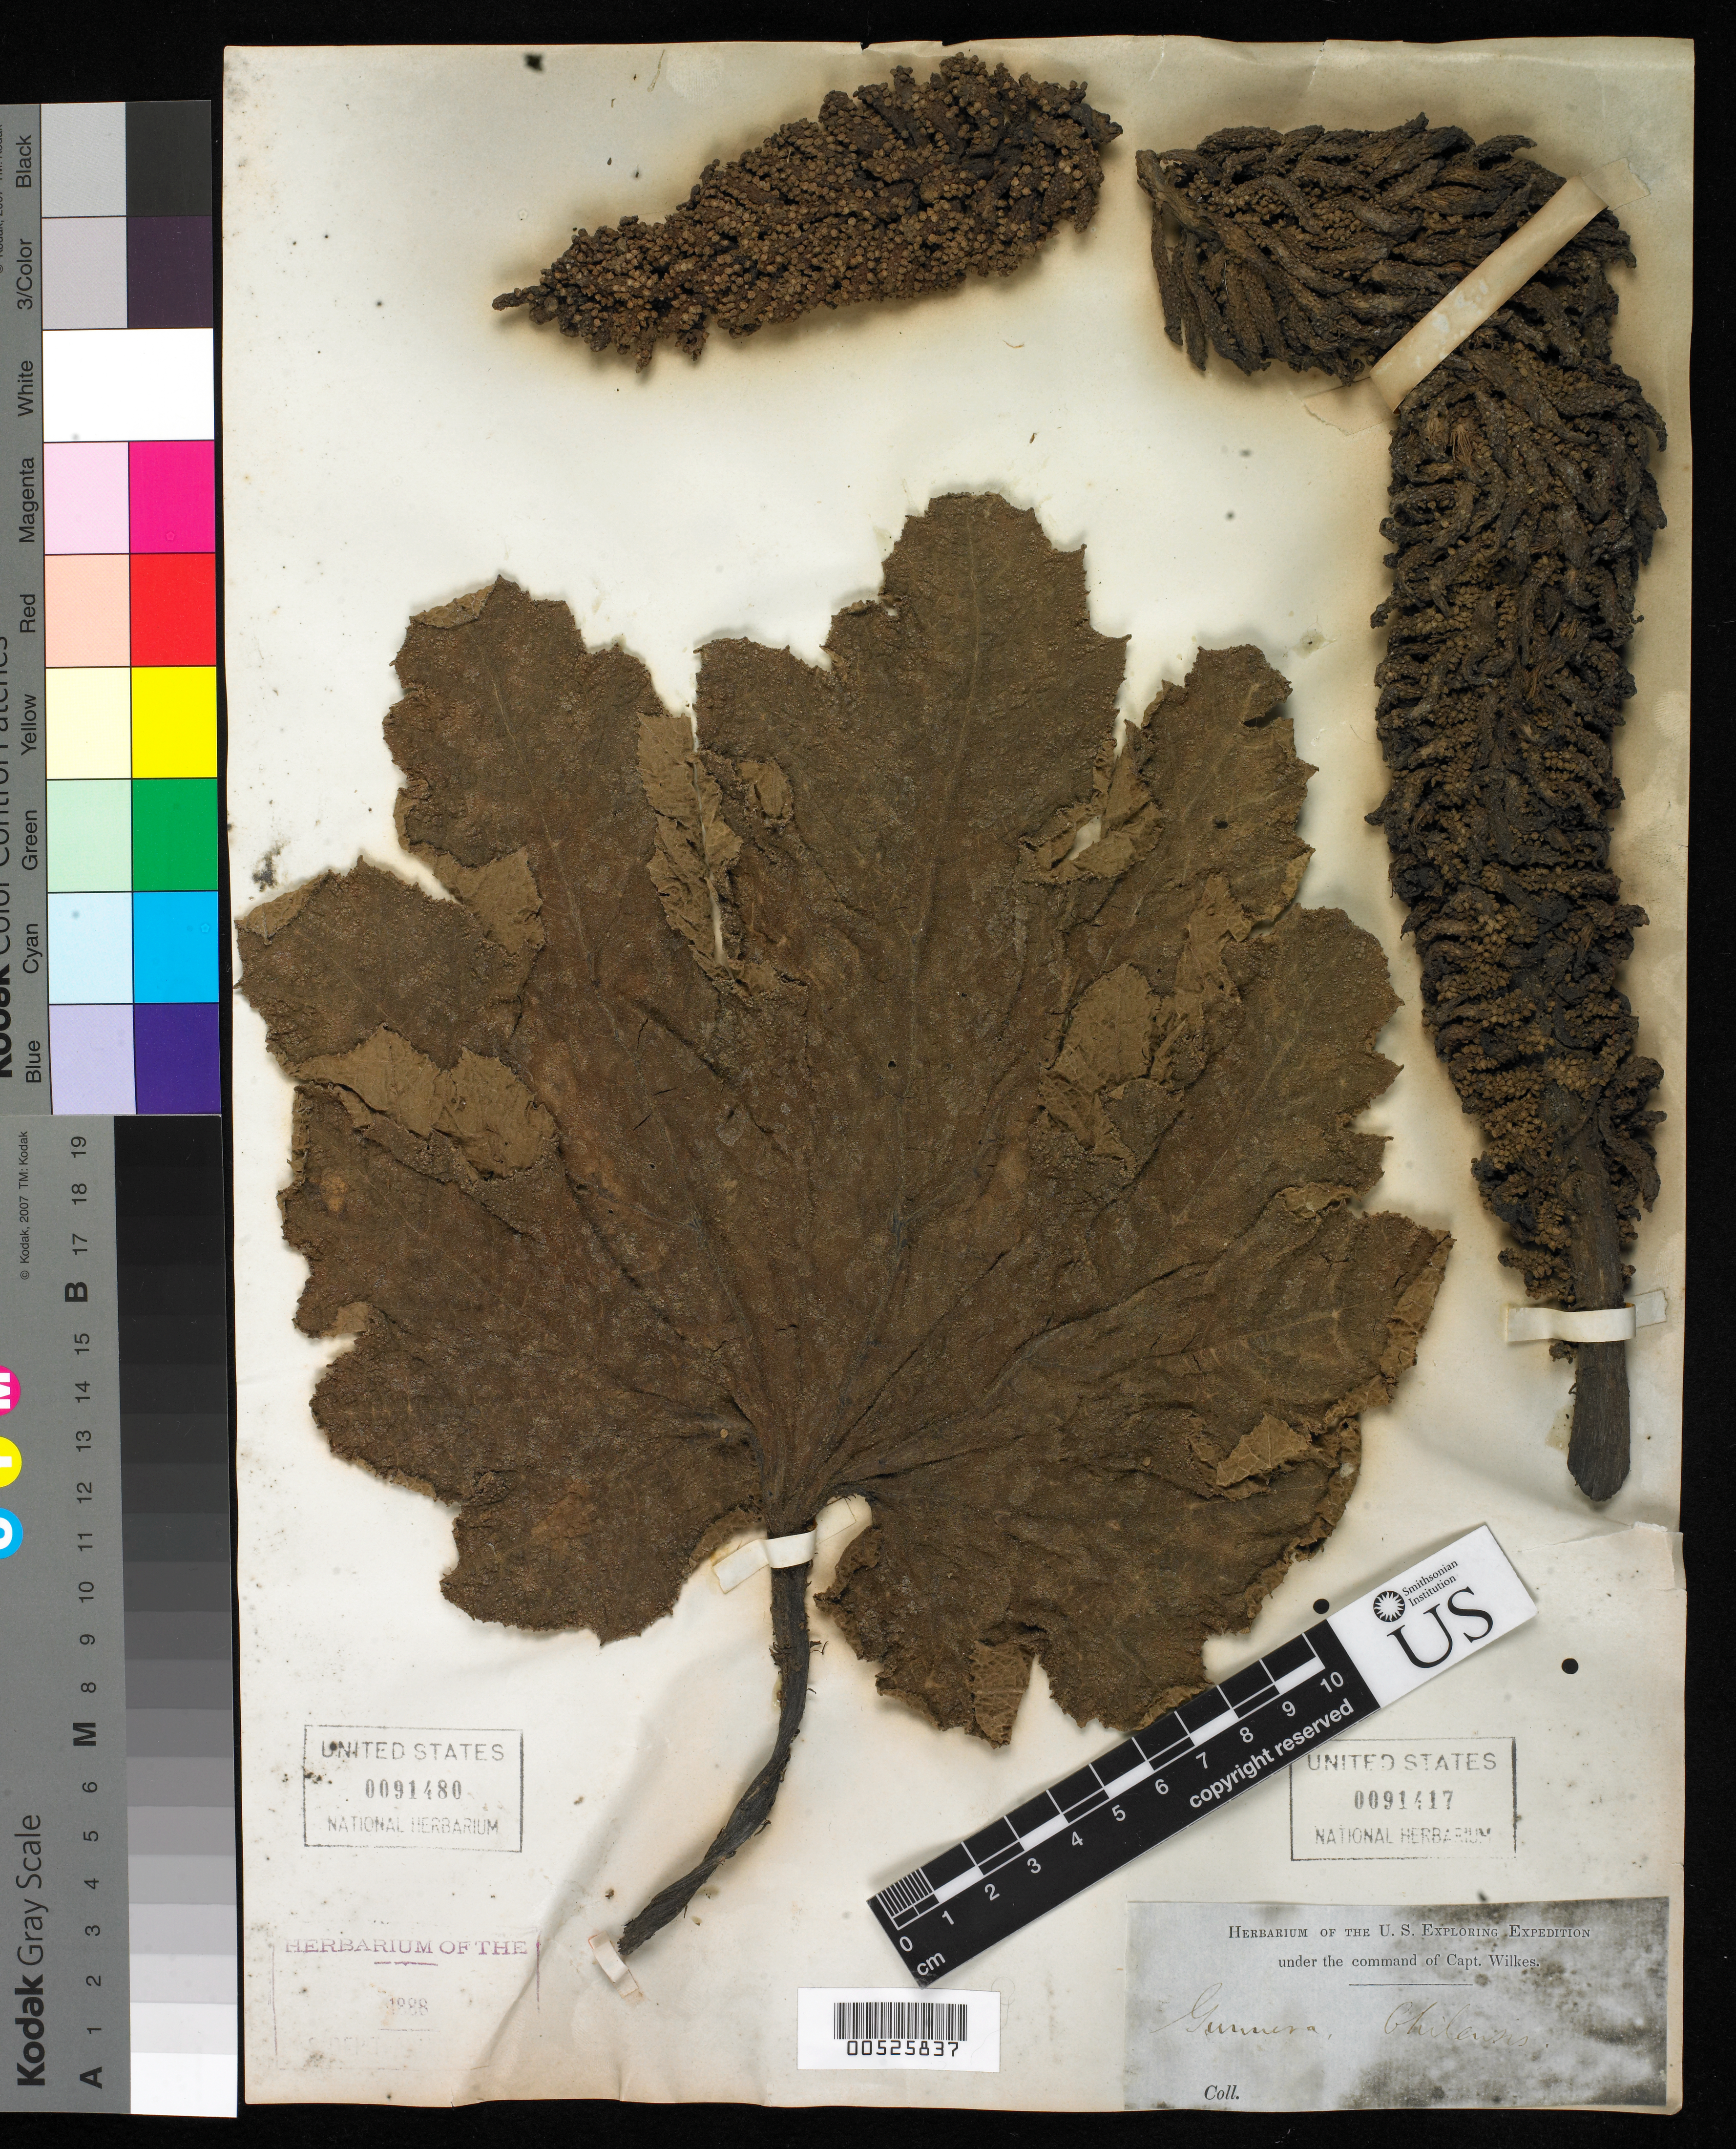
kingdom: Plantae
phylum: Tracheophyta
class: Magnoliopsida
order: Gunnerales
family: Gunneraceae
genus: Gunnera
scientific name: Gunnera tinctoria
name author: (Molina) Mirb.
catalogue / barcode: US 91417